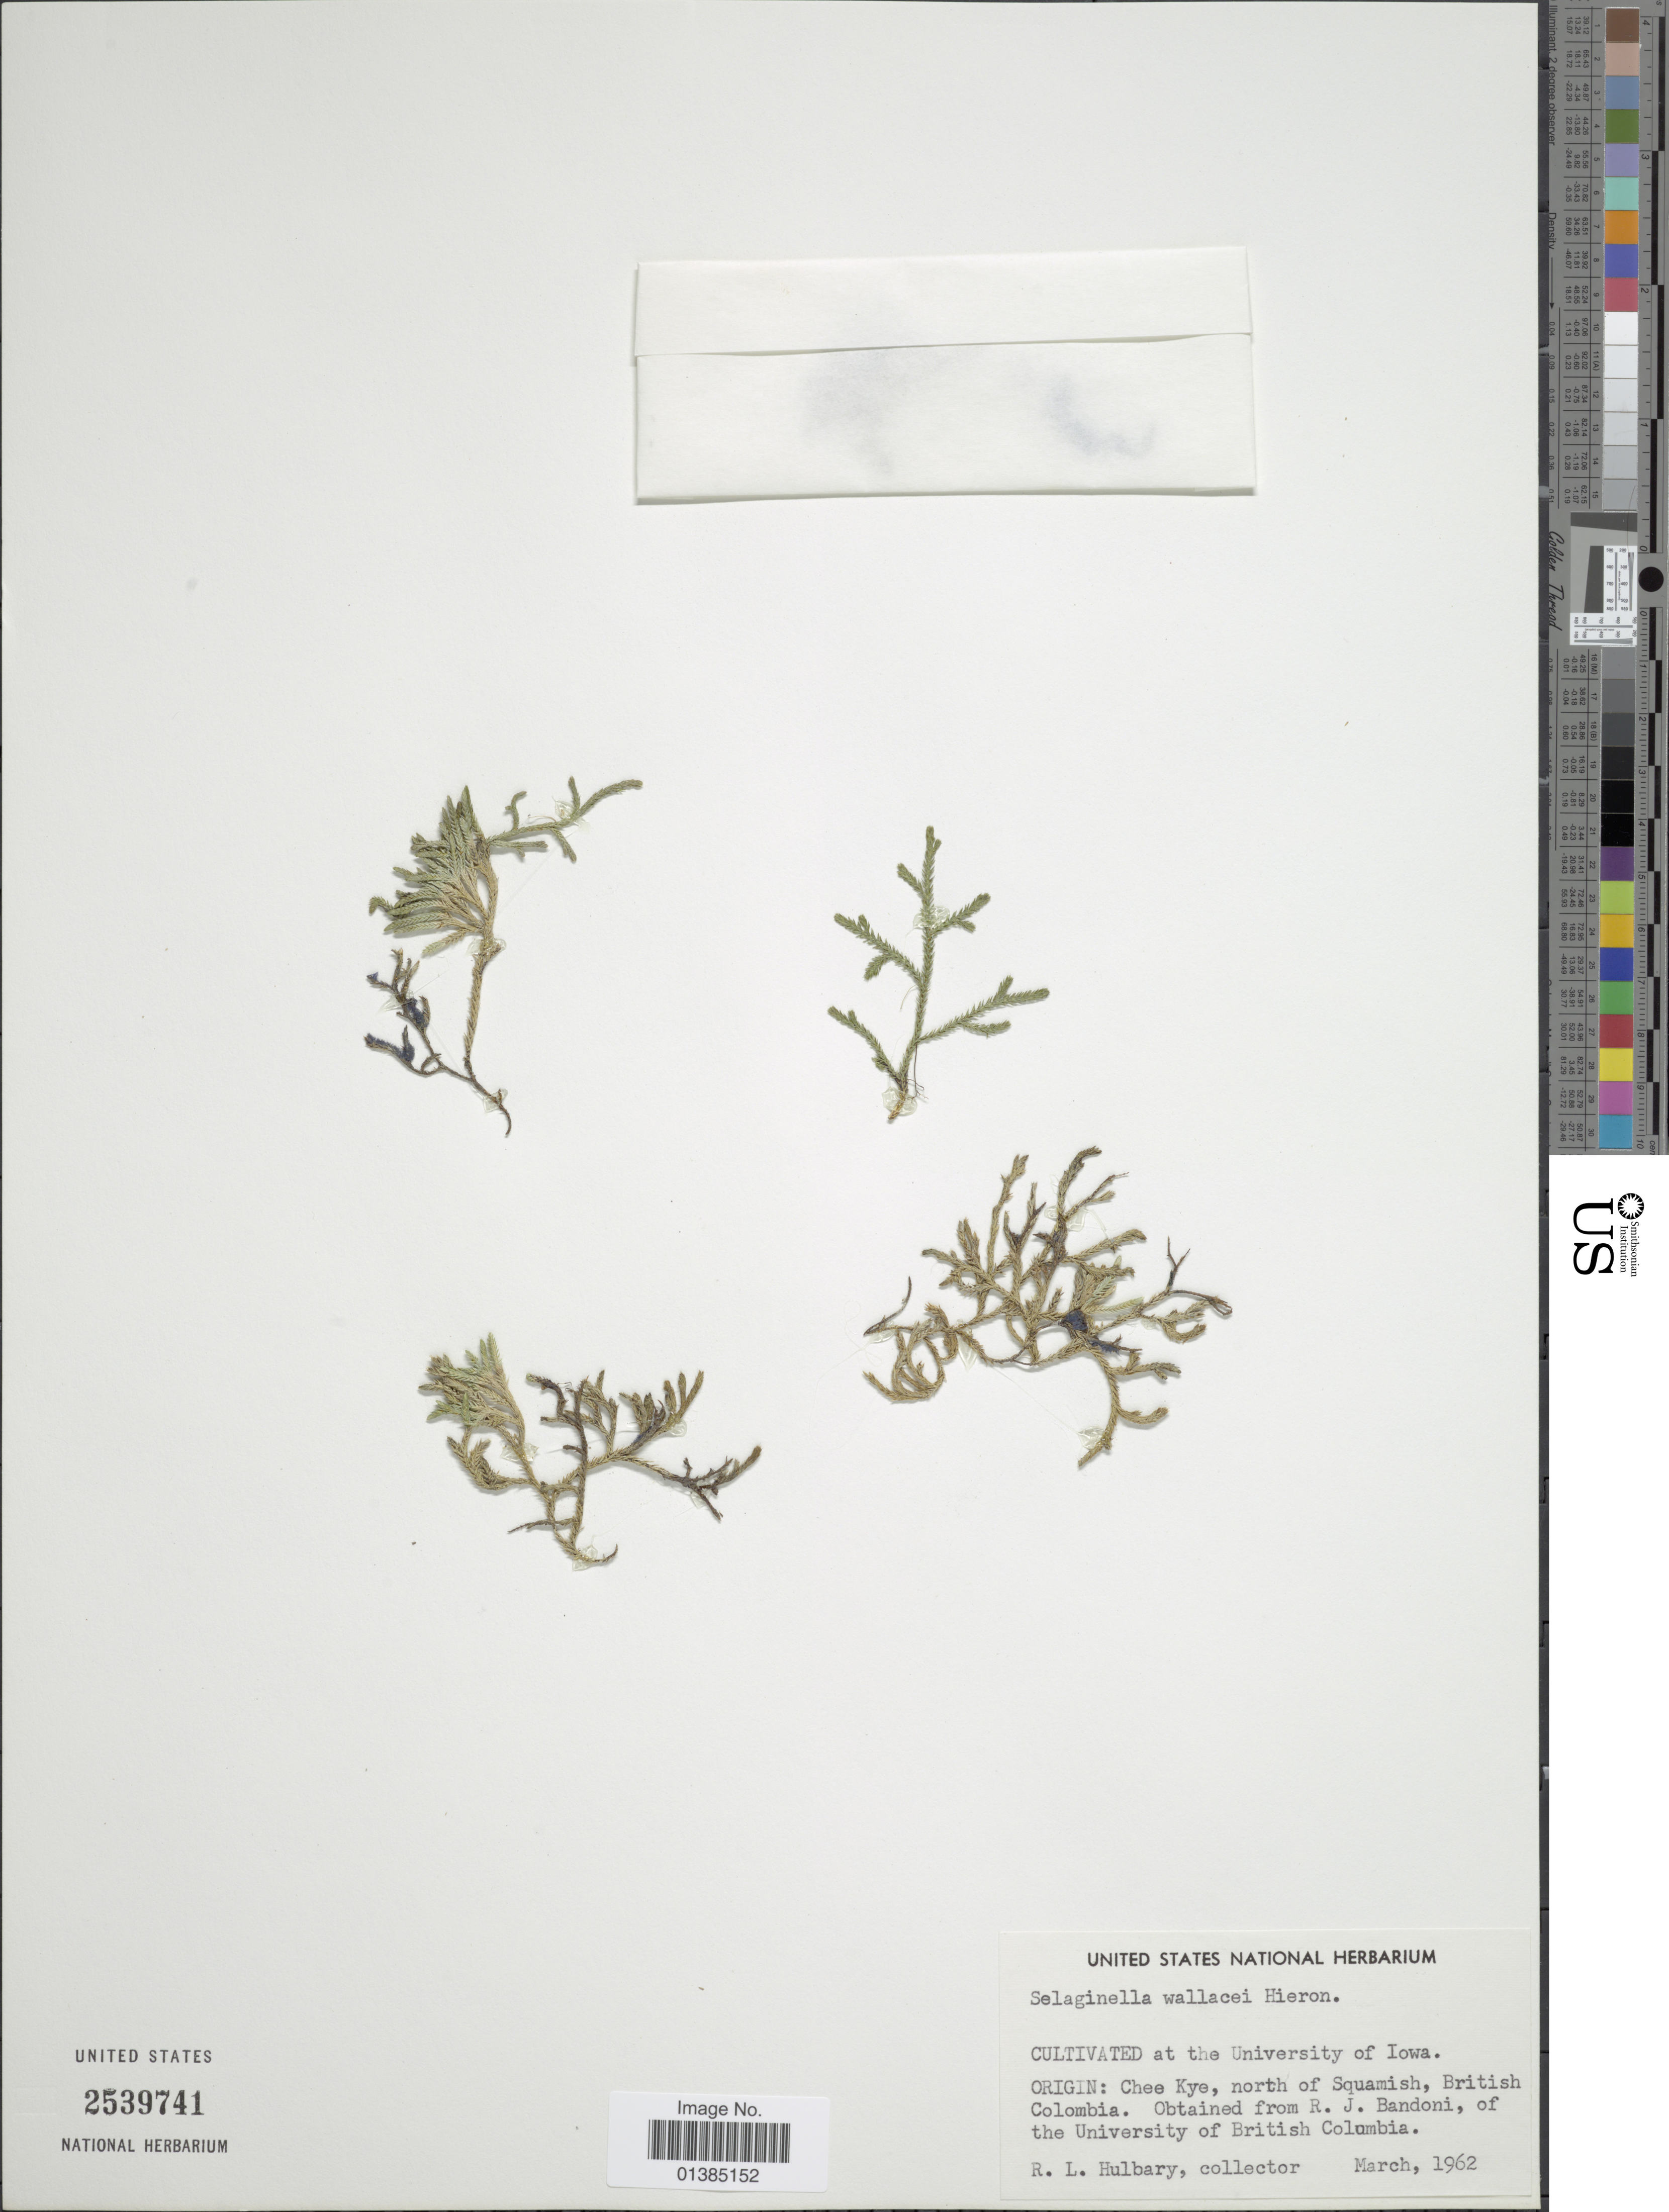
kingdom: Plantae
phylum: Tracheophyta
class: Lycopodiopsida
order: Selaginellales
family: Selaginellaceae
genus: Selaginella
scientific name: Selaginella wallacei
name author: Hieron.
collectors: R. Hulbary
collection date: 1962-03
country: United States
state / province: Iowa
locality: Cultivated at the University of Iowa.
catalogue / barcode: US 2539741